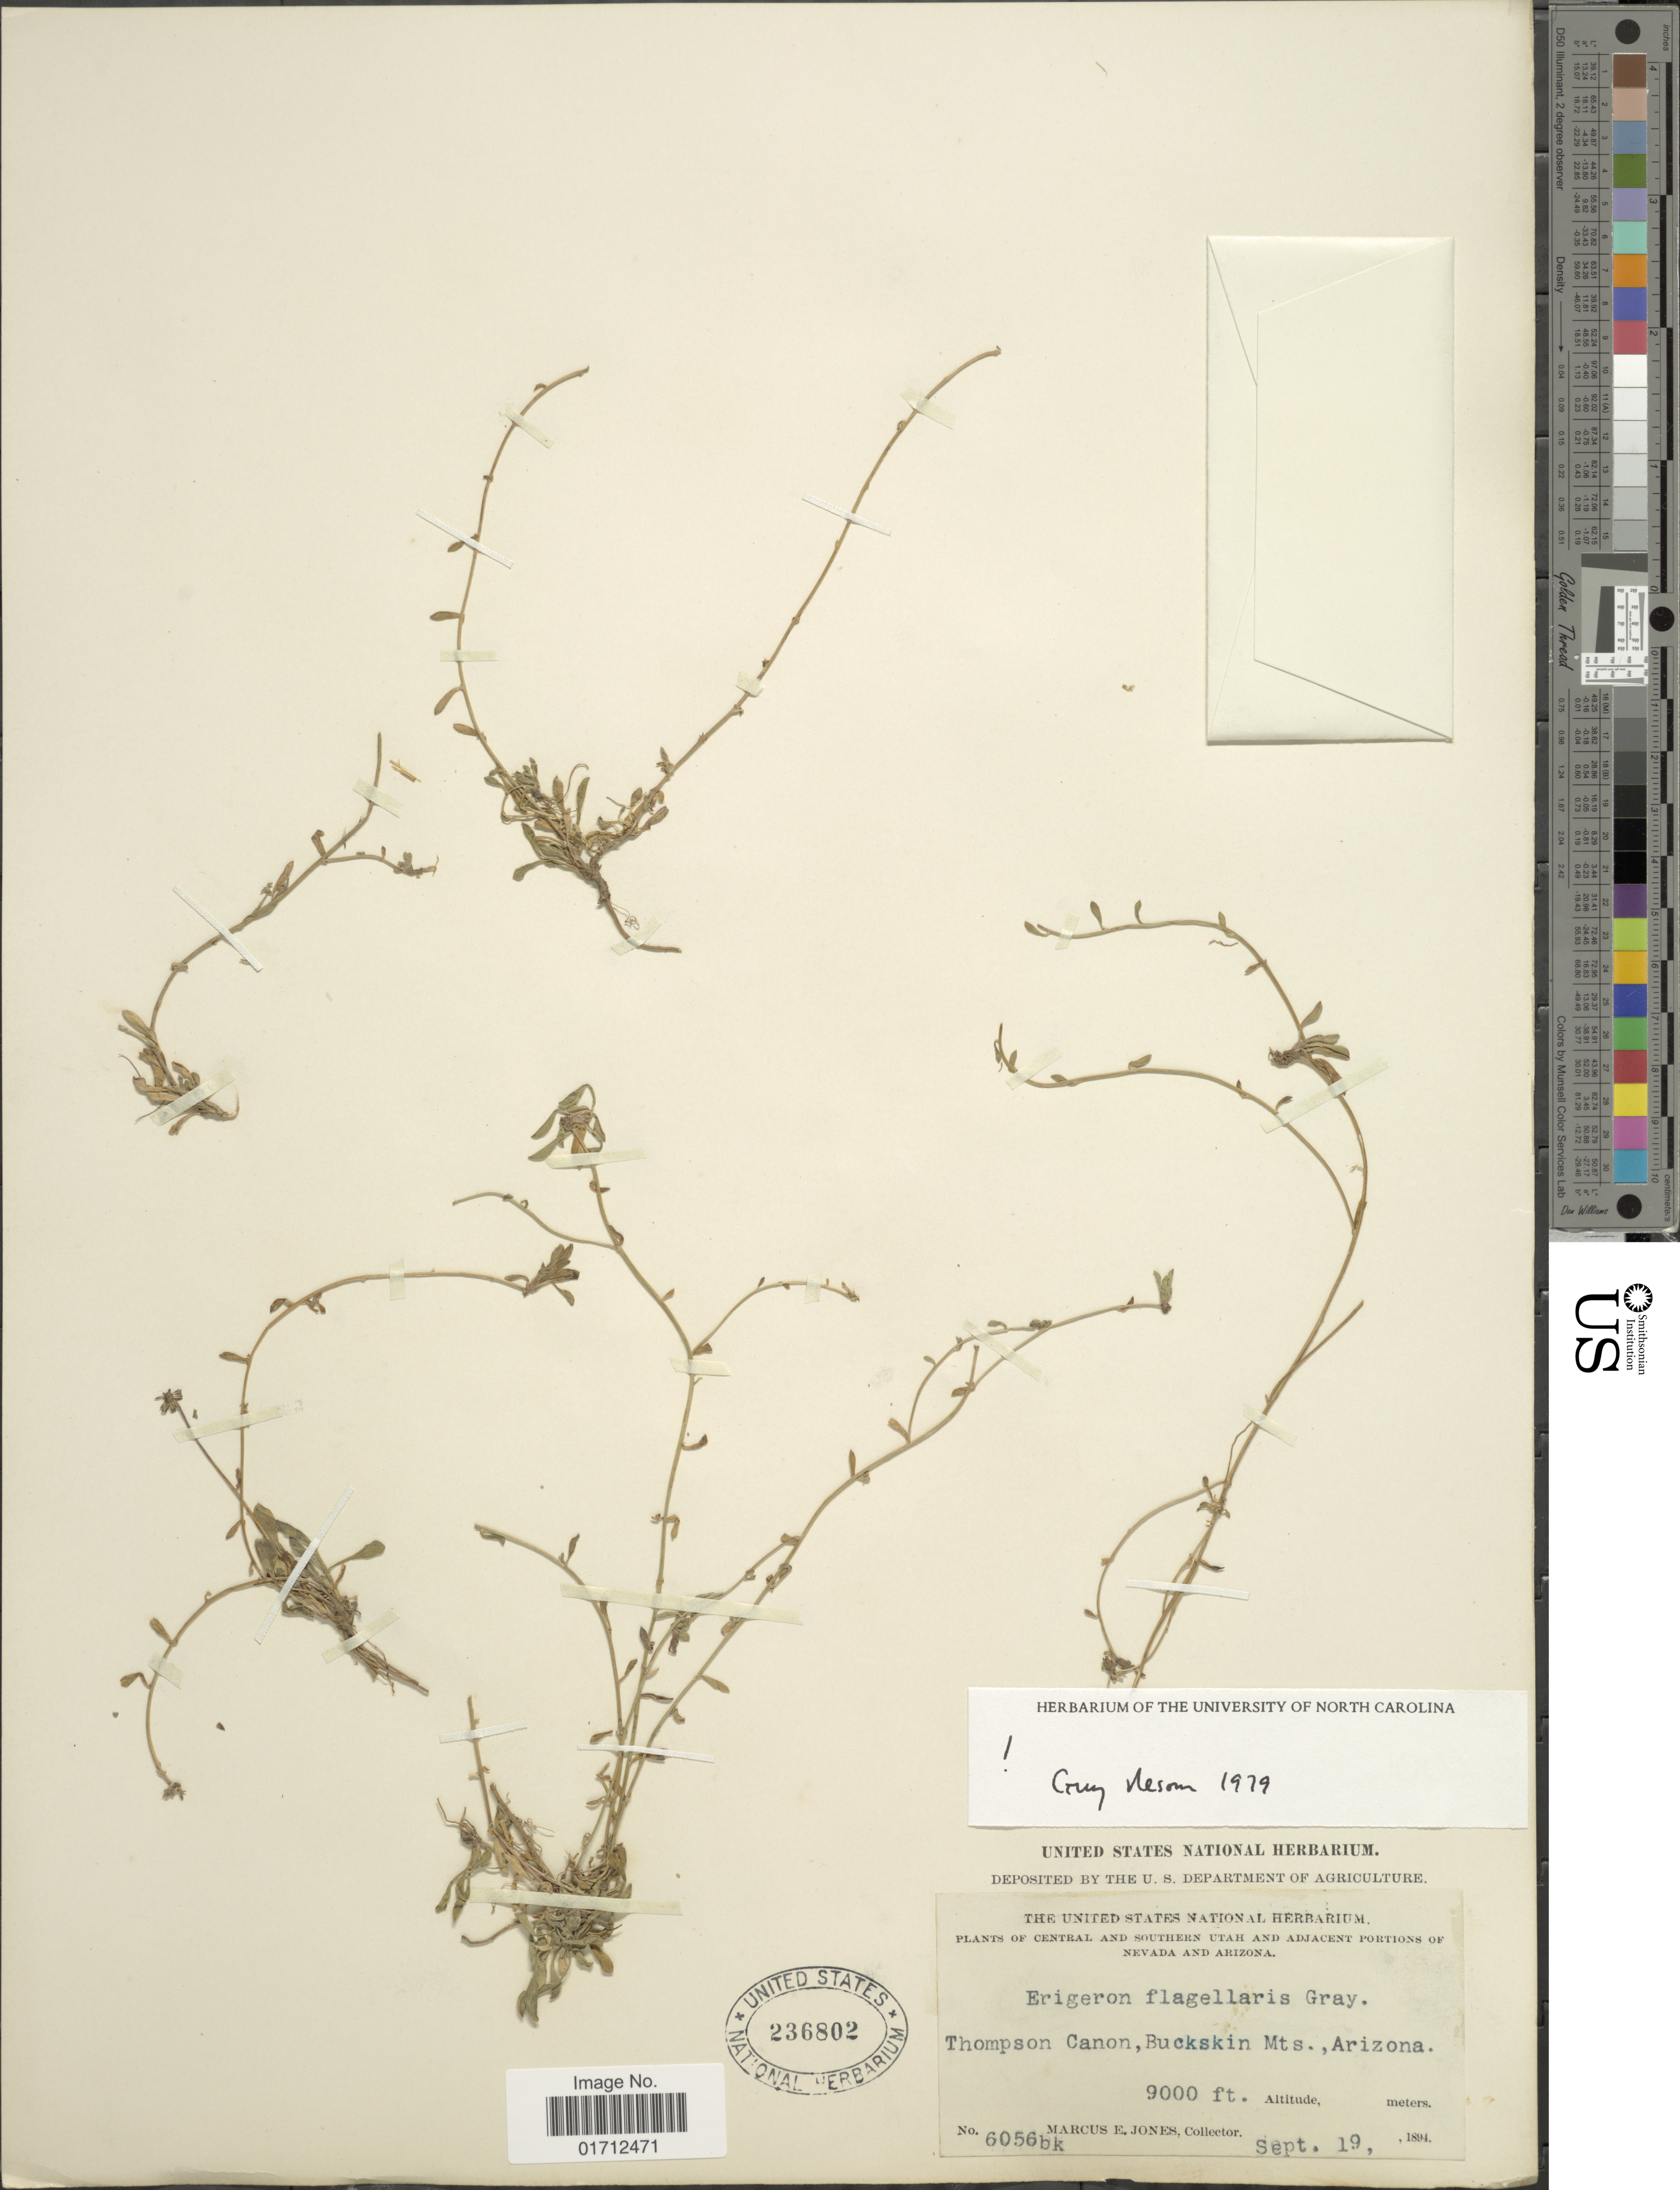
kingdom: Plantae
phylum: Tracheophyta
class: Magnoliopsida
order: Asterales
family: Asteraceae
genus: Erigeron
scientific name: Erigeron flagellaris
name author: A. Gray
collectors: M. E. Jones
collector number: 6056bk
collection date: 1894-09-19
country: United States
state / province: Arizona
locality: Thompson Canon, Bucksin Mts.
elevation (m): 2743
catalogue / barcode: US 236802